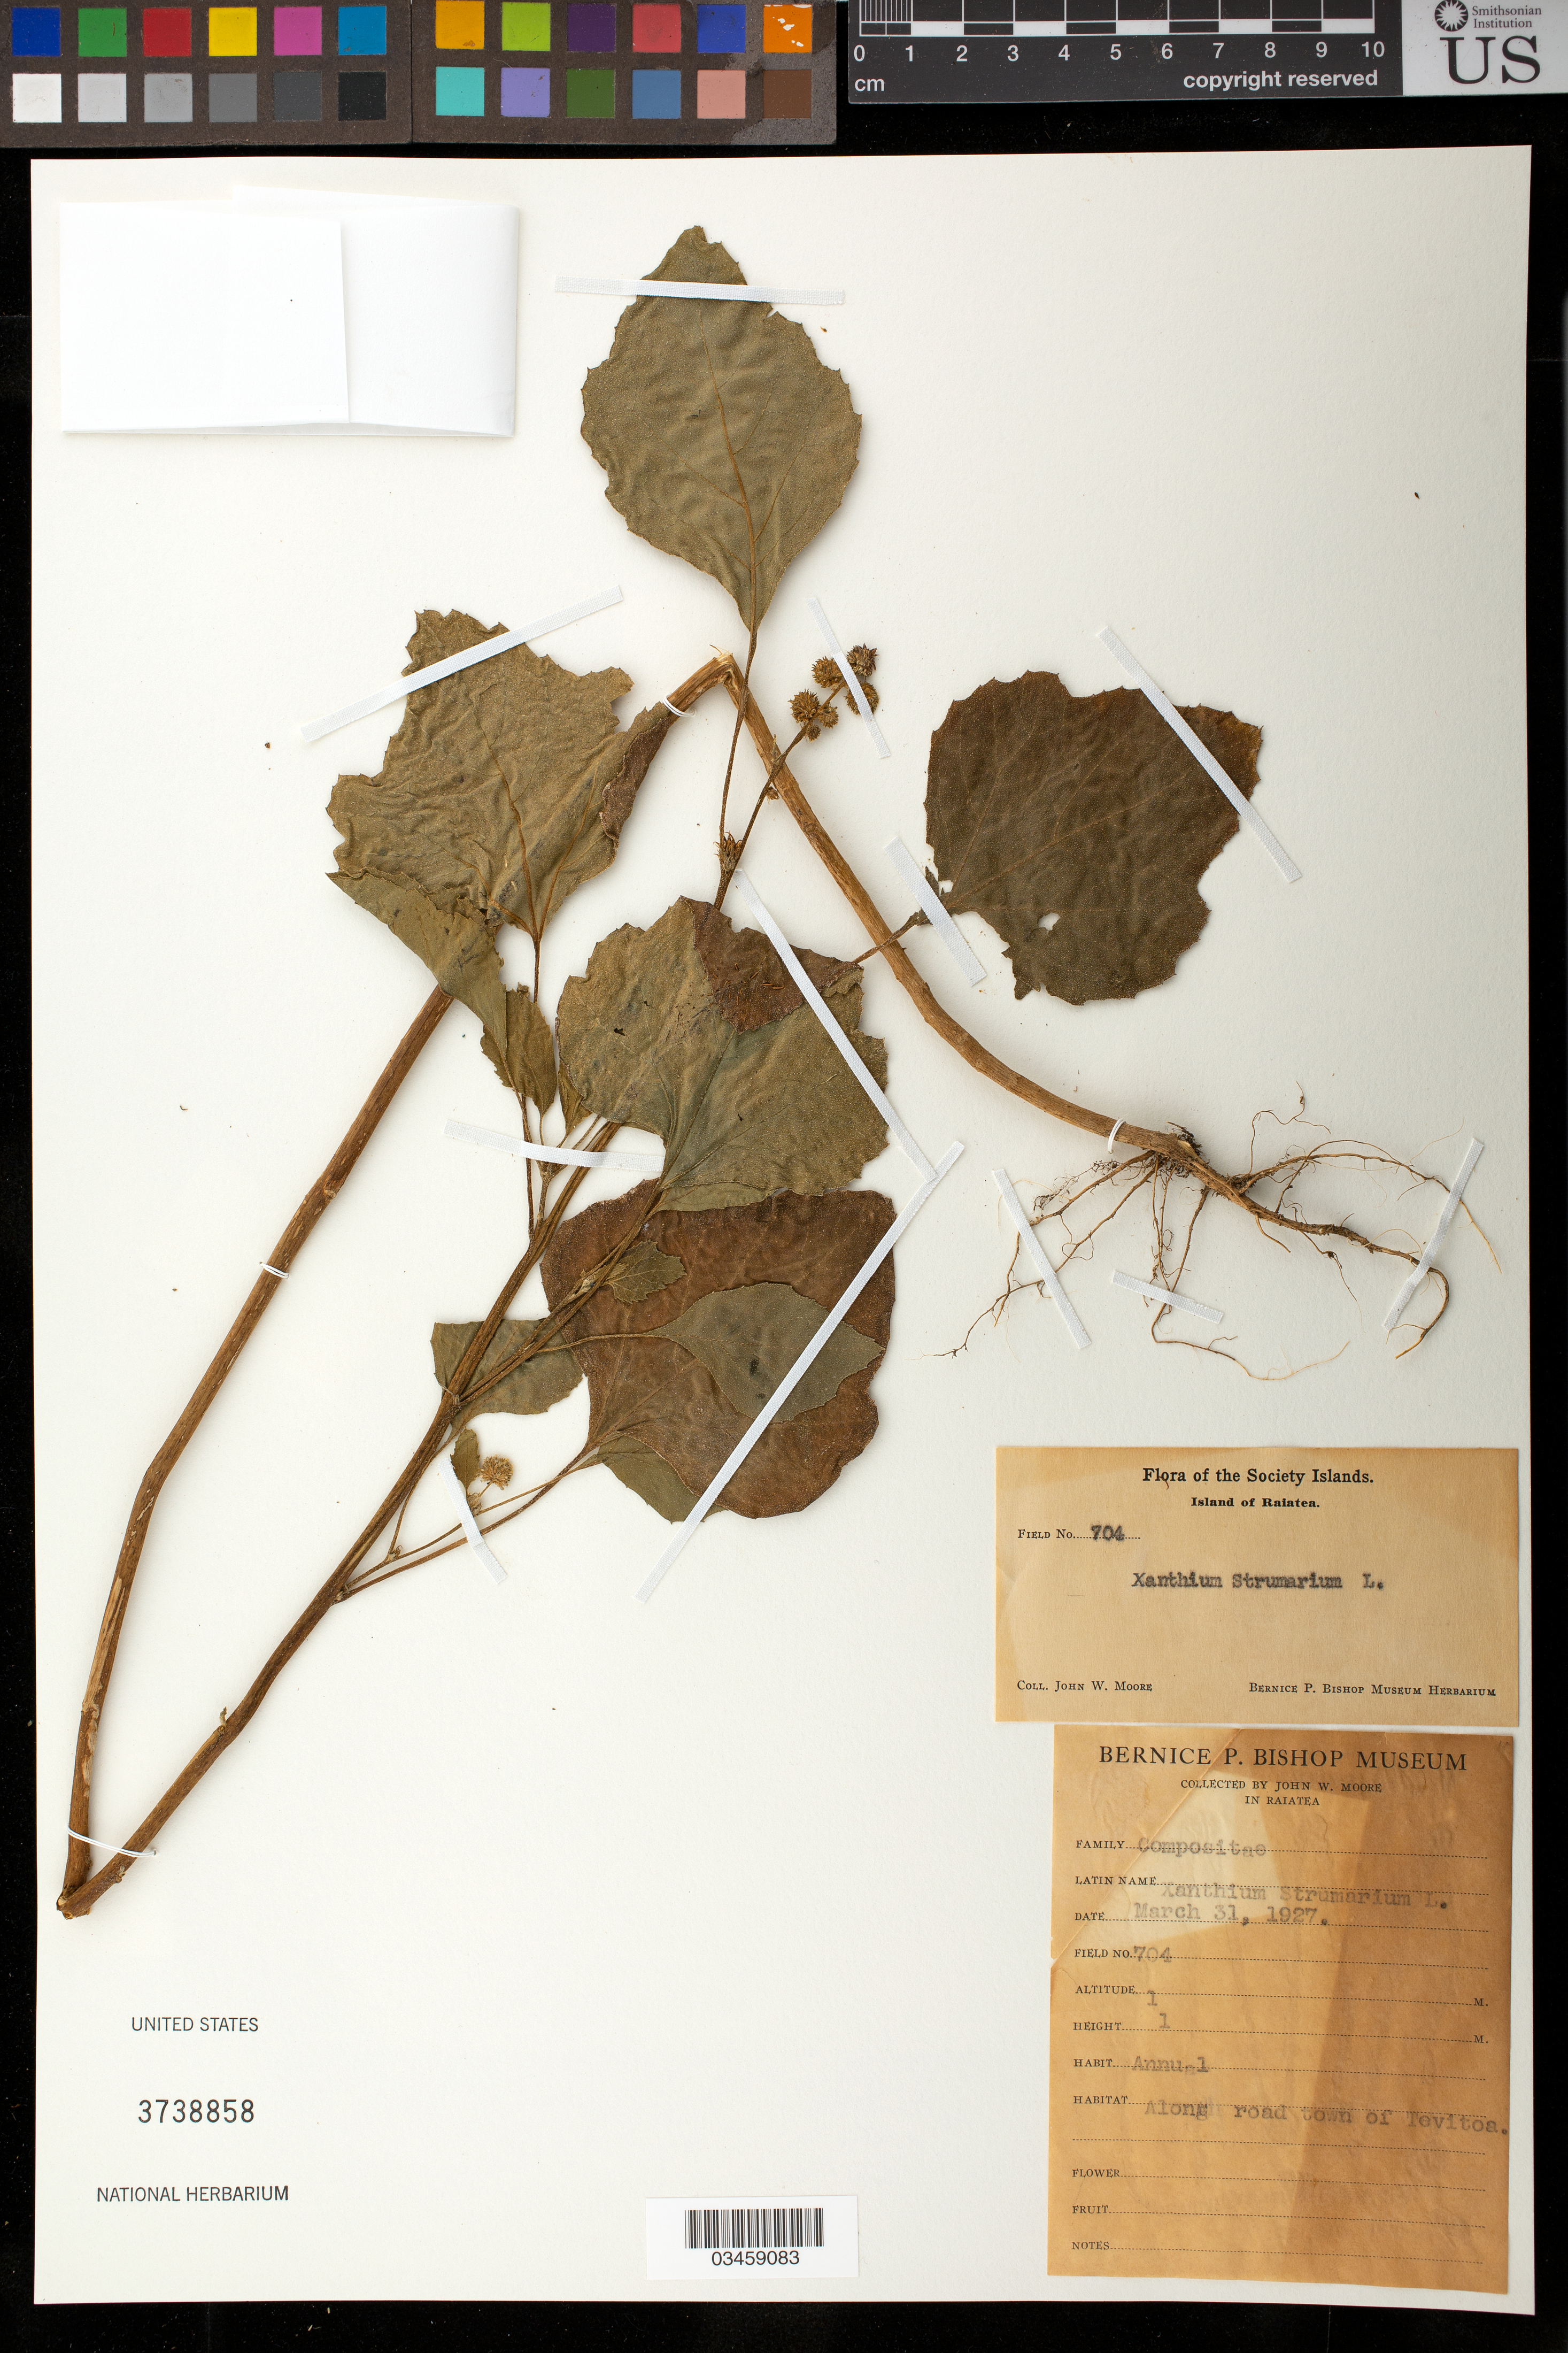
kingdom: Plantae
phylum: Tracheophyta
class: Magnoliopsida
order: Asterales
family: Asteraceae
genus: Xanthium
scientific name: Xanthium strumarium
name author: L.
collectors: J. Moore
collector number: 704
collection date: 1927-03-31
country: French Polynesia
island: Raiatea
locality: Society Islands, Island of Raiatea, Town of Tovitoa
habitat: Along road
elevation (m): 1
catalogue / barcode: US 3738858